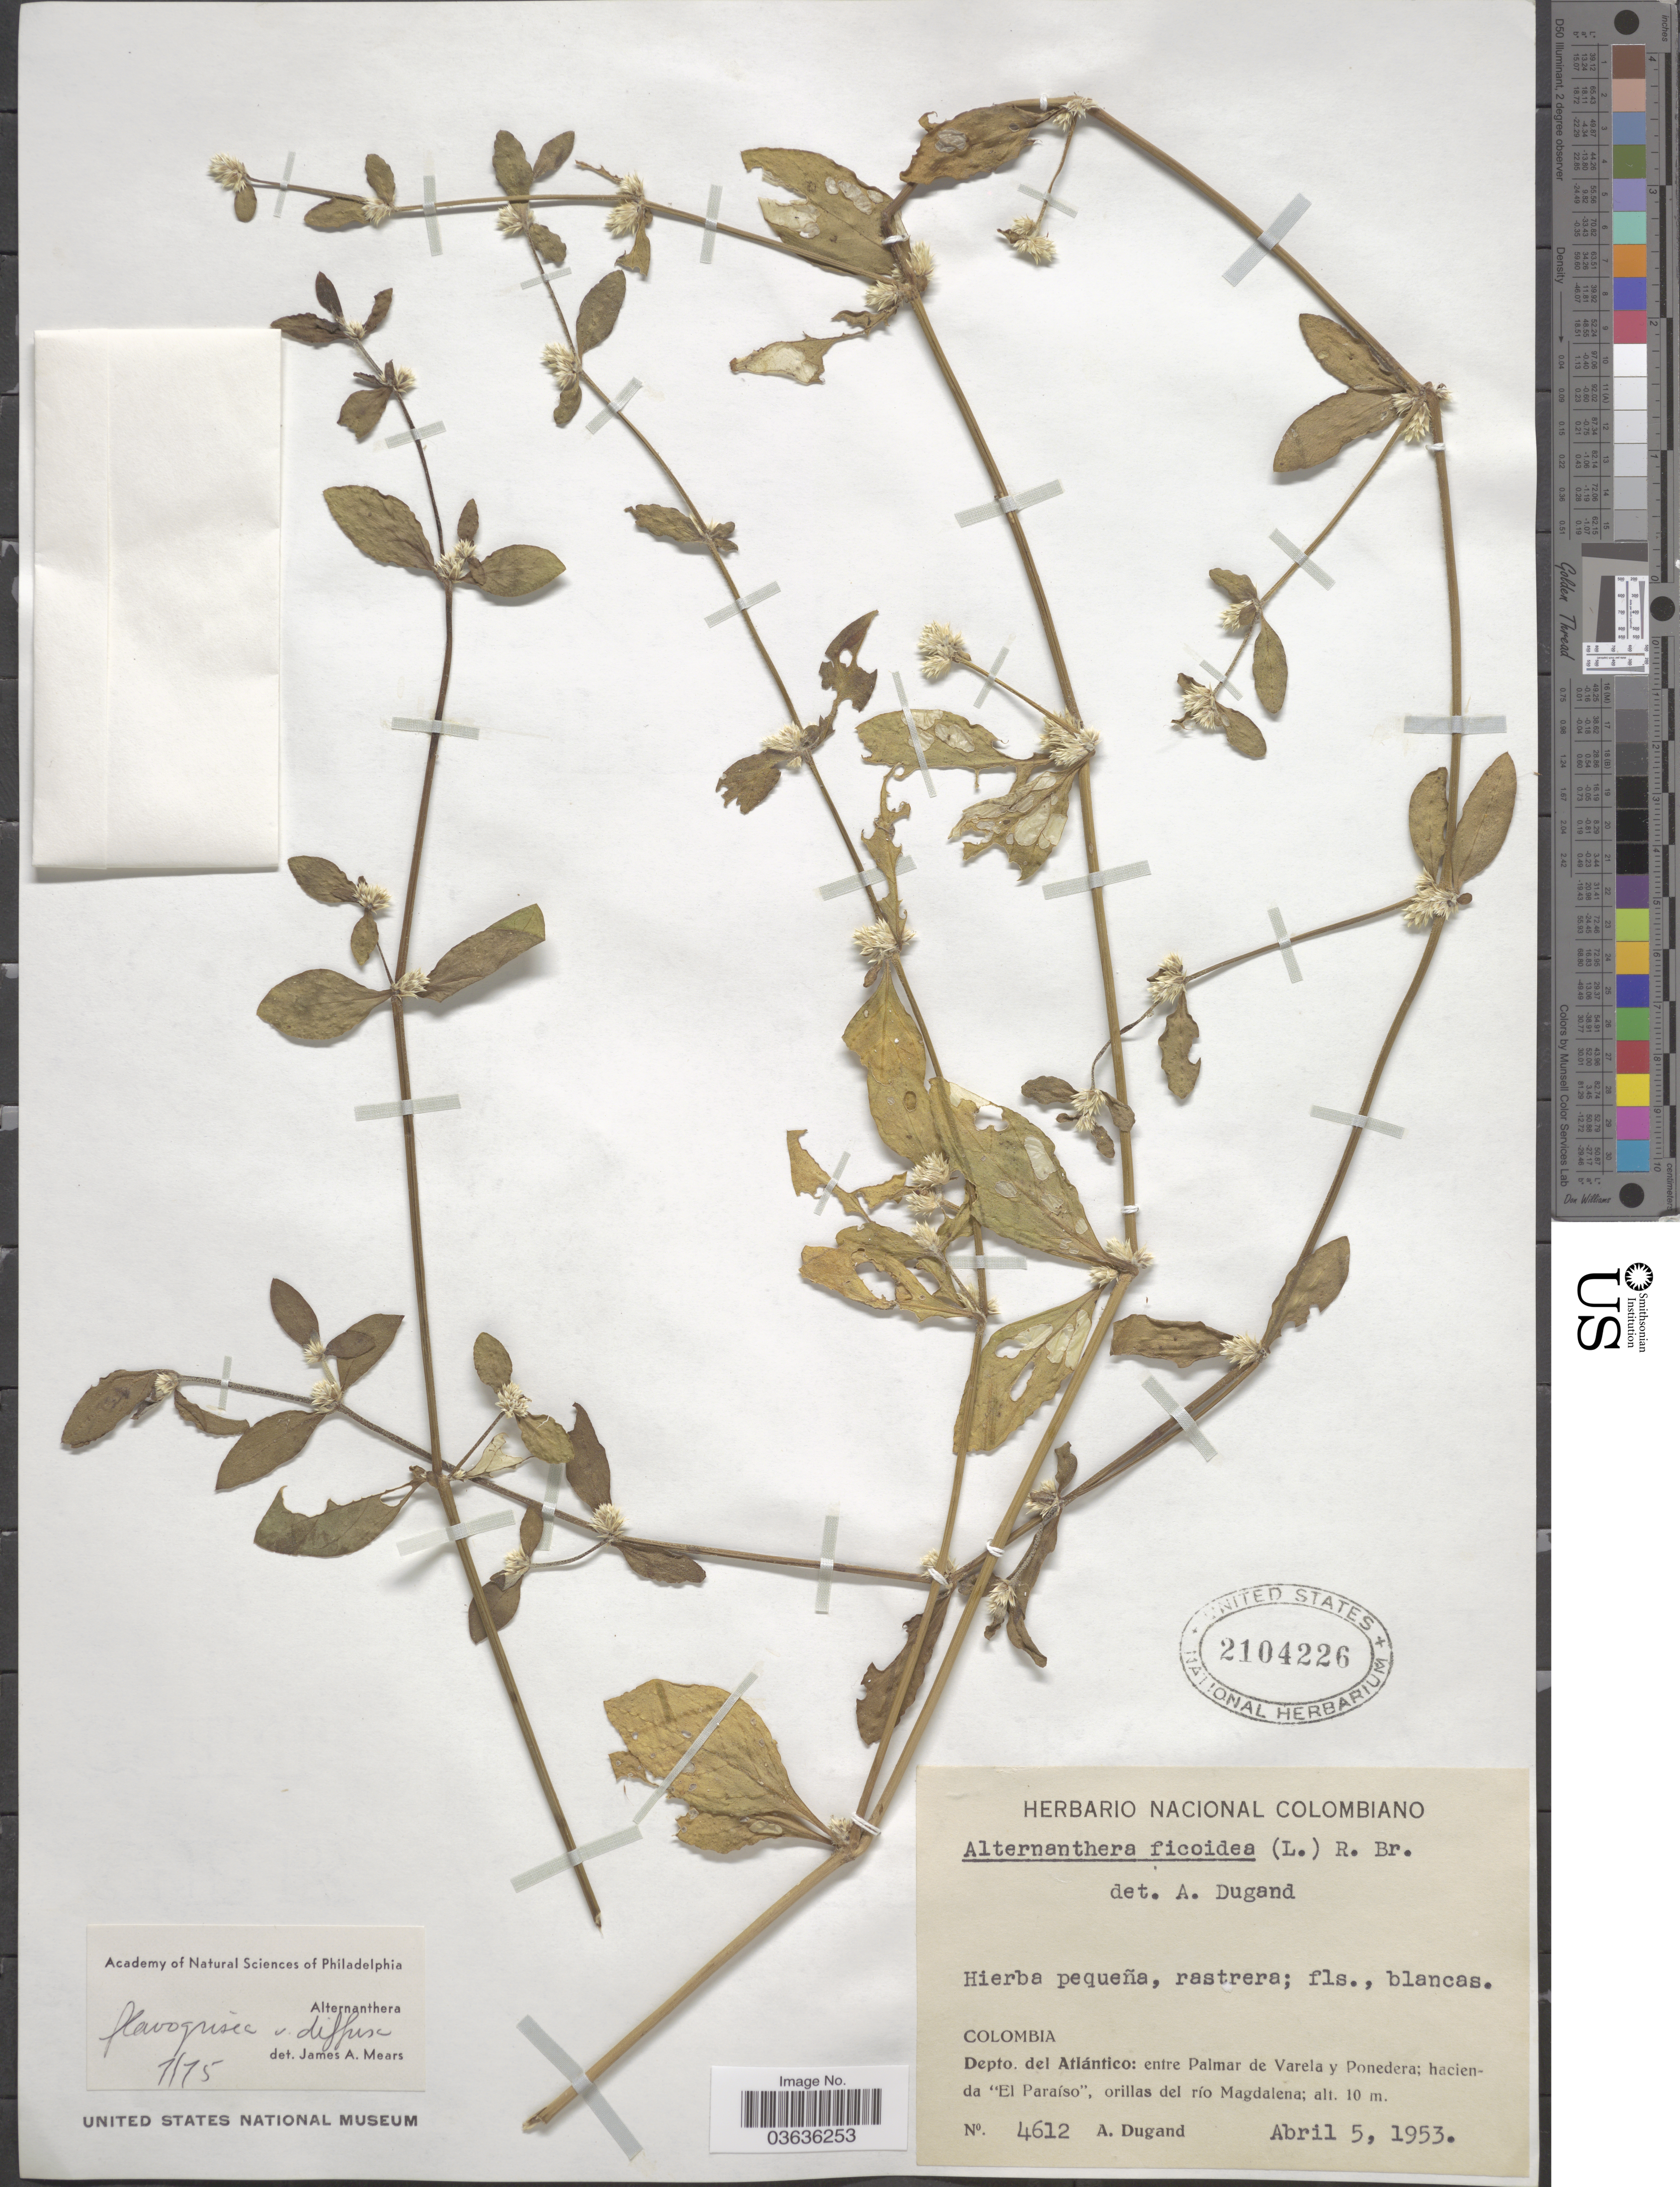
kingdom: Plantae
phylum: Tracheophyta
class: Magnoliopsida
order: Caryophyllales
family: Amaranthaceae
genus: Alternanthera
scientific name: Alternanthera flavogrisea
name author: Urb.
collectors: A. Dugand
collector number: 4612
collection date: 1953-04-05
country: Colombia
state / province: Atlántico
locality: Depto. del Atlántico: entre Palmar de Varela y Ponedera; hacienda "El Paraíso", orillas del río Magdalena.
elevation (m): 10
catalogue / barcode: US 2104226